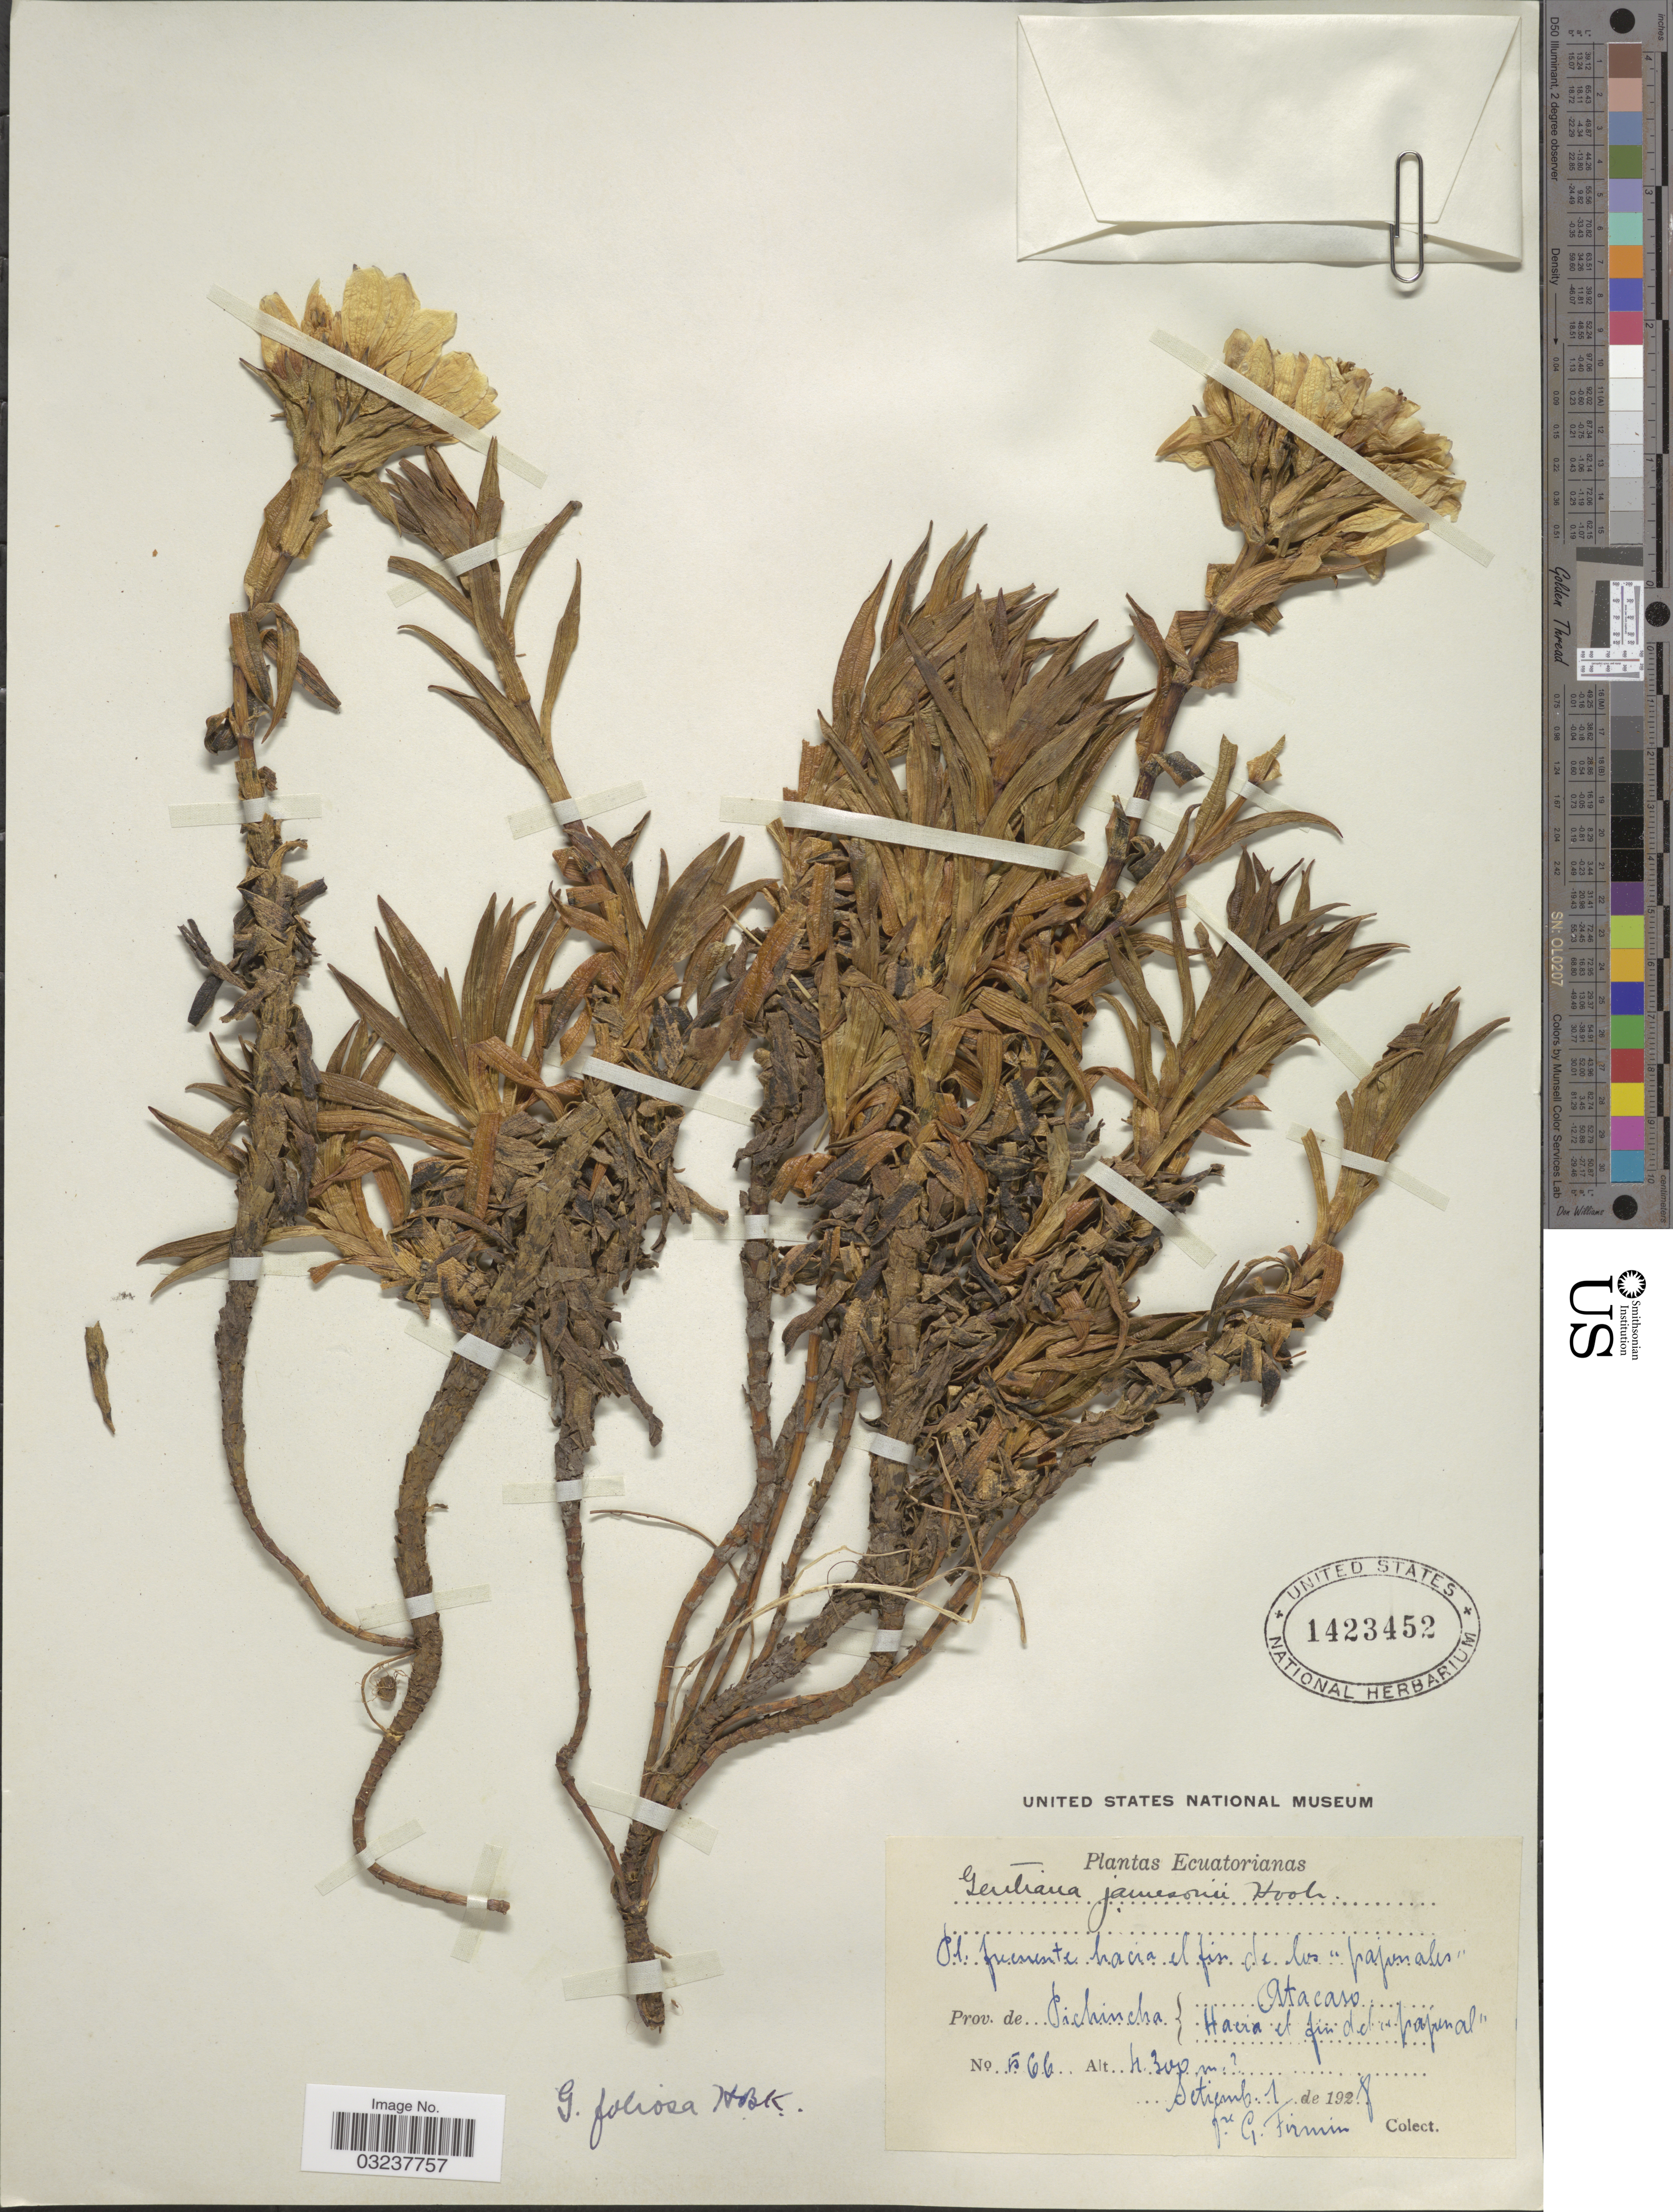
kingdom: Plantae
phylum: Tracheophyta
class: Magnoliopsida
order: Gentianales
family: Gentianaceae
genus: Gentianella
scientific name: Gentianella foliosa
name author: (Kunth) Fabris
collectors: F. Firmin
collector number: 566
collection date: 1928-09-01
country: Ecuador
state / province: Pichincha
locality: Atacaso.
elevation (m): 4300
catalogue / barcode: US 1423452